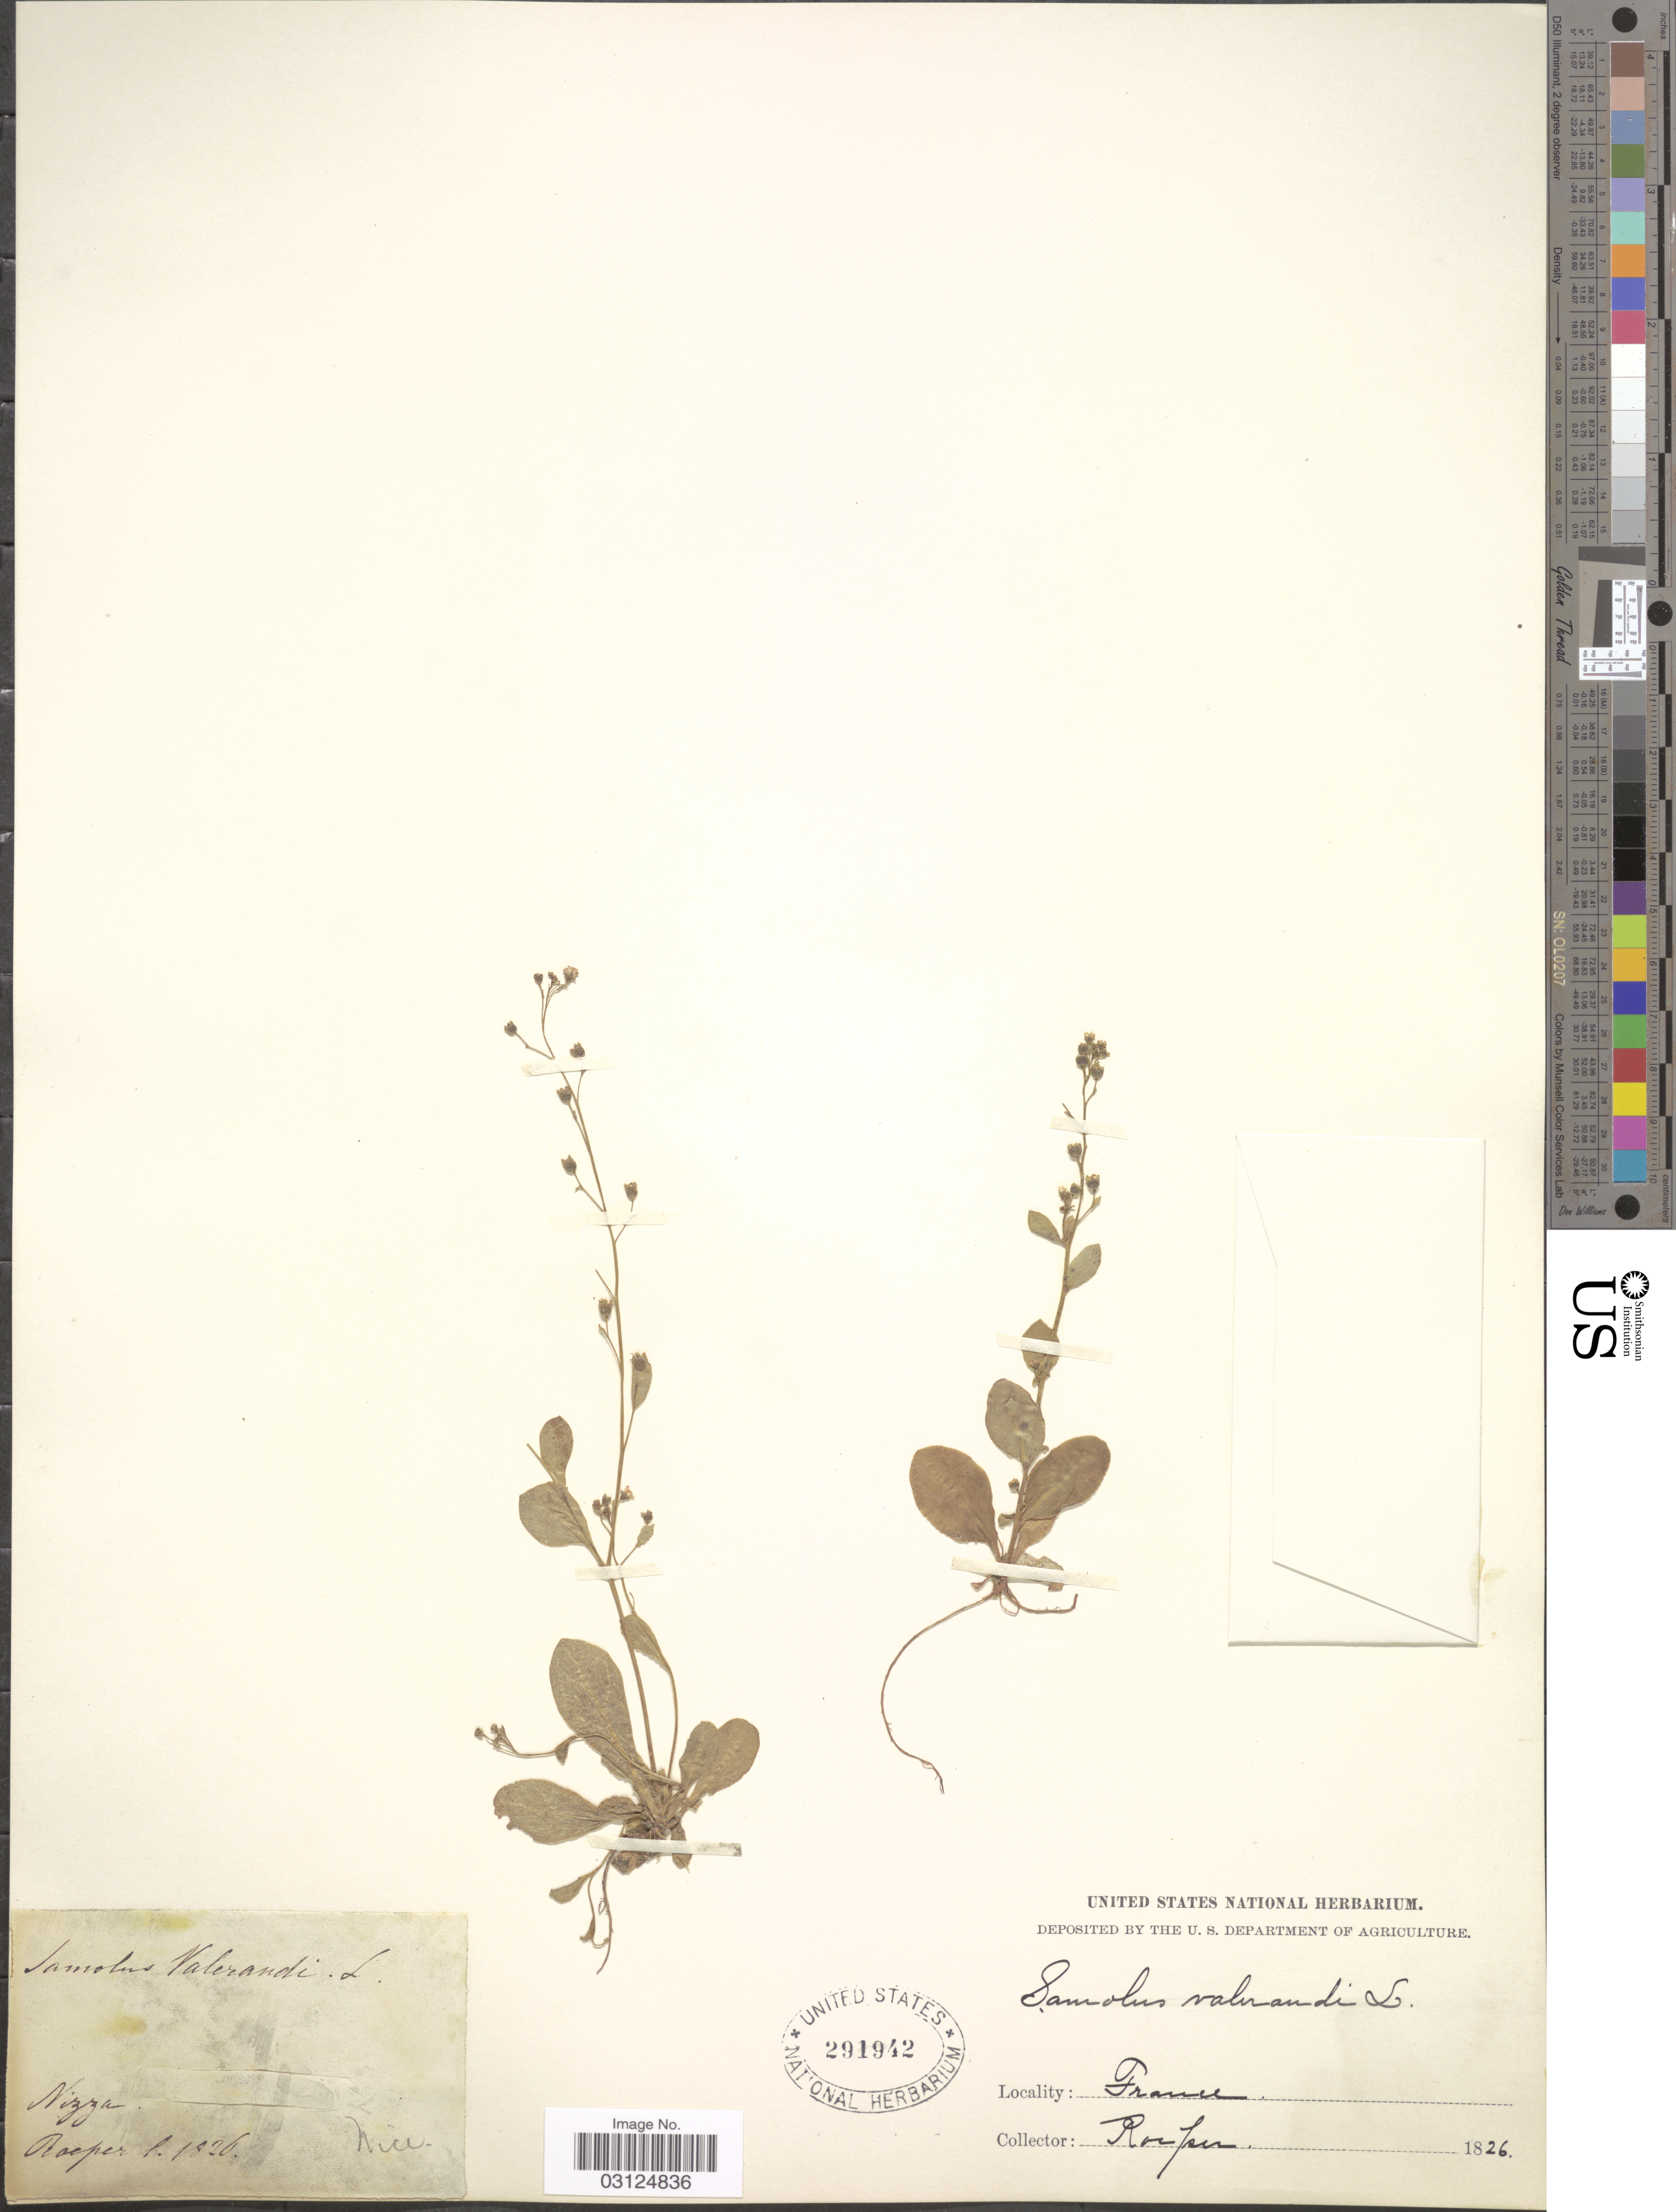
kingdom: Plantae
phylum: Tracheophyta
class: Magnoliopsida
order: Ericales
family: Primulaceae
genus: Samolus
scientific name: Samolus valerandi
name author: L.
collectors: Roeper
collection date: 1826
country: France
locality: Nizza.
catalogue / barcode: US 291942